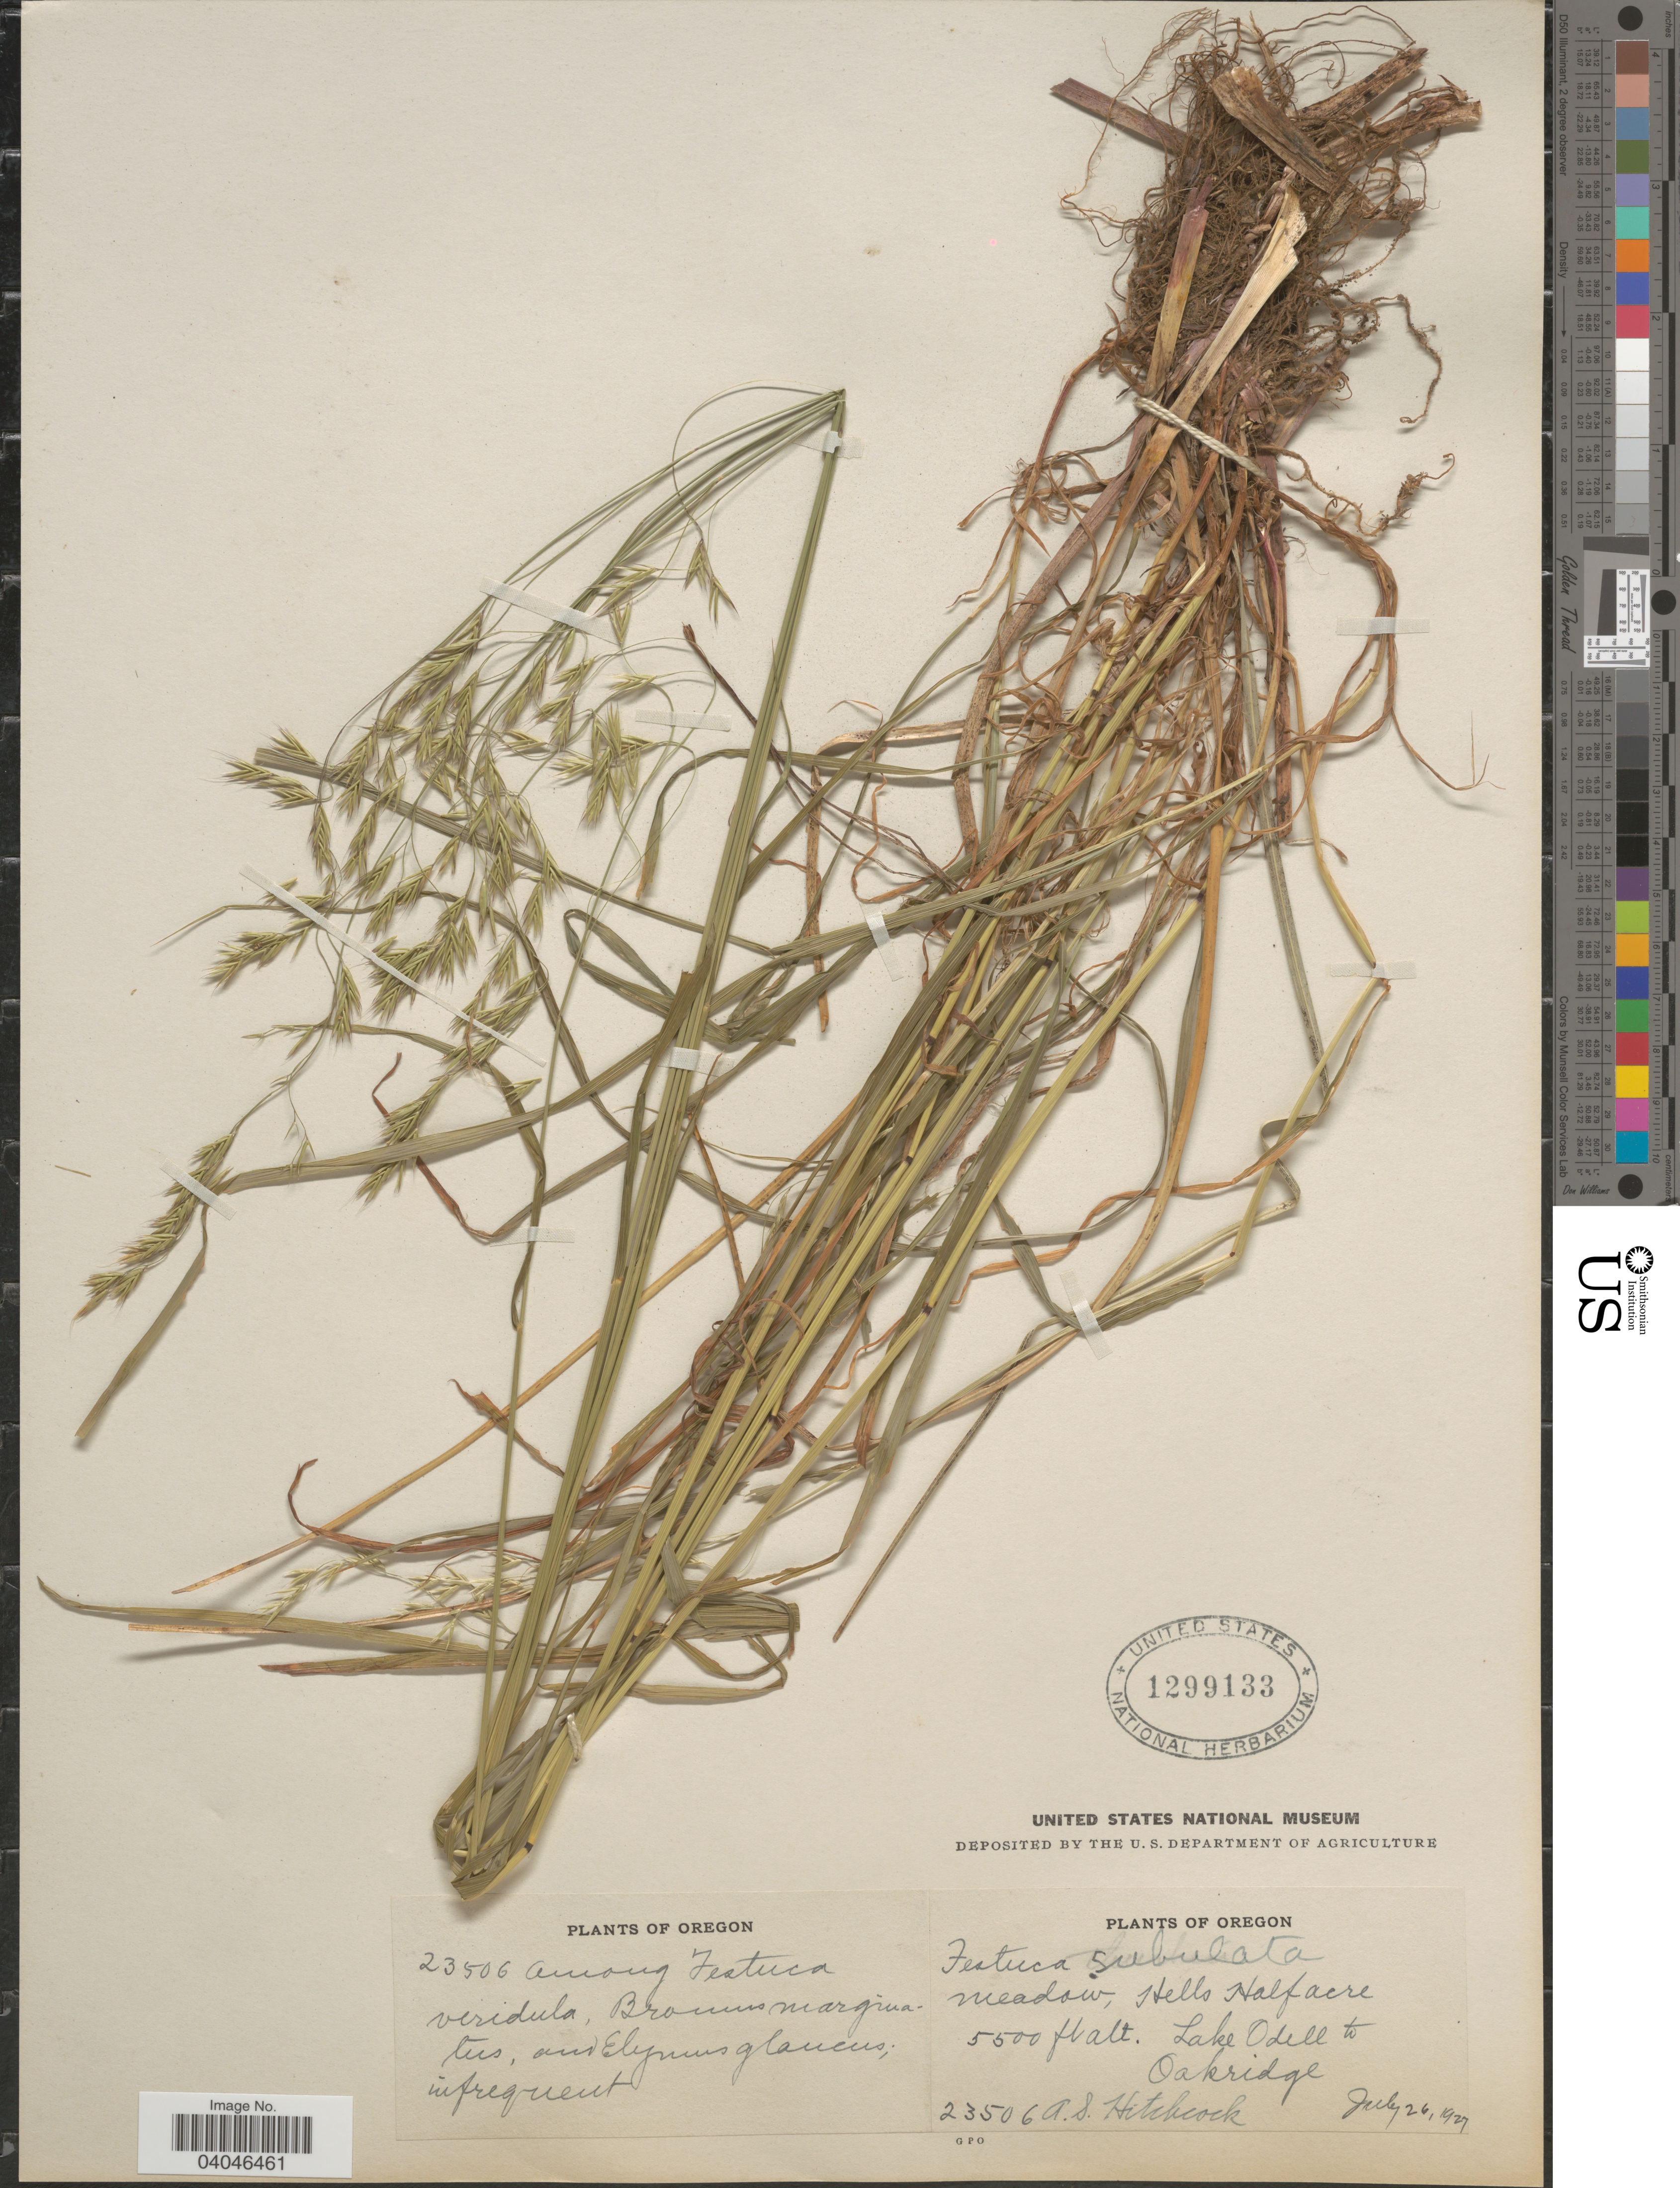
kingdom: Plantae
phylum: Tracheophyta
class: Liliopsida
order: Poales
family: Poaceae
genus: Festuca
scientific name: Festuca subulata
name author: Trin.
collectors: A. S. Hitchcock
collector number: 23506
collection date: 1927-07-26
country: United States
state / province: Oregon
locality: Meadow, Hells Half acre. Lake Odell to Oakridge.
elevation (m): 1676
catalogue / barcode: US 1299133